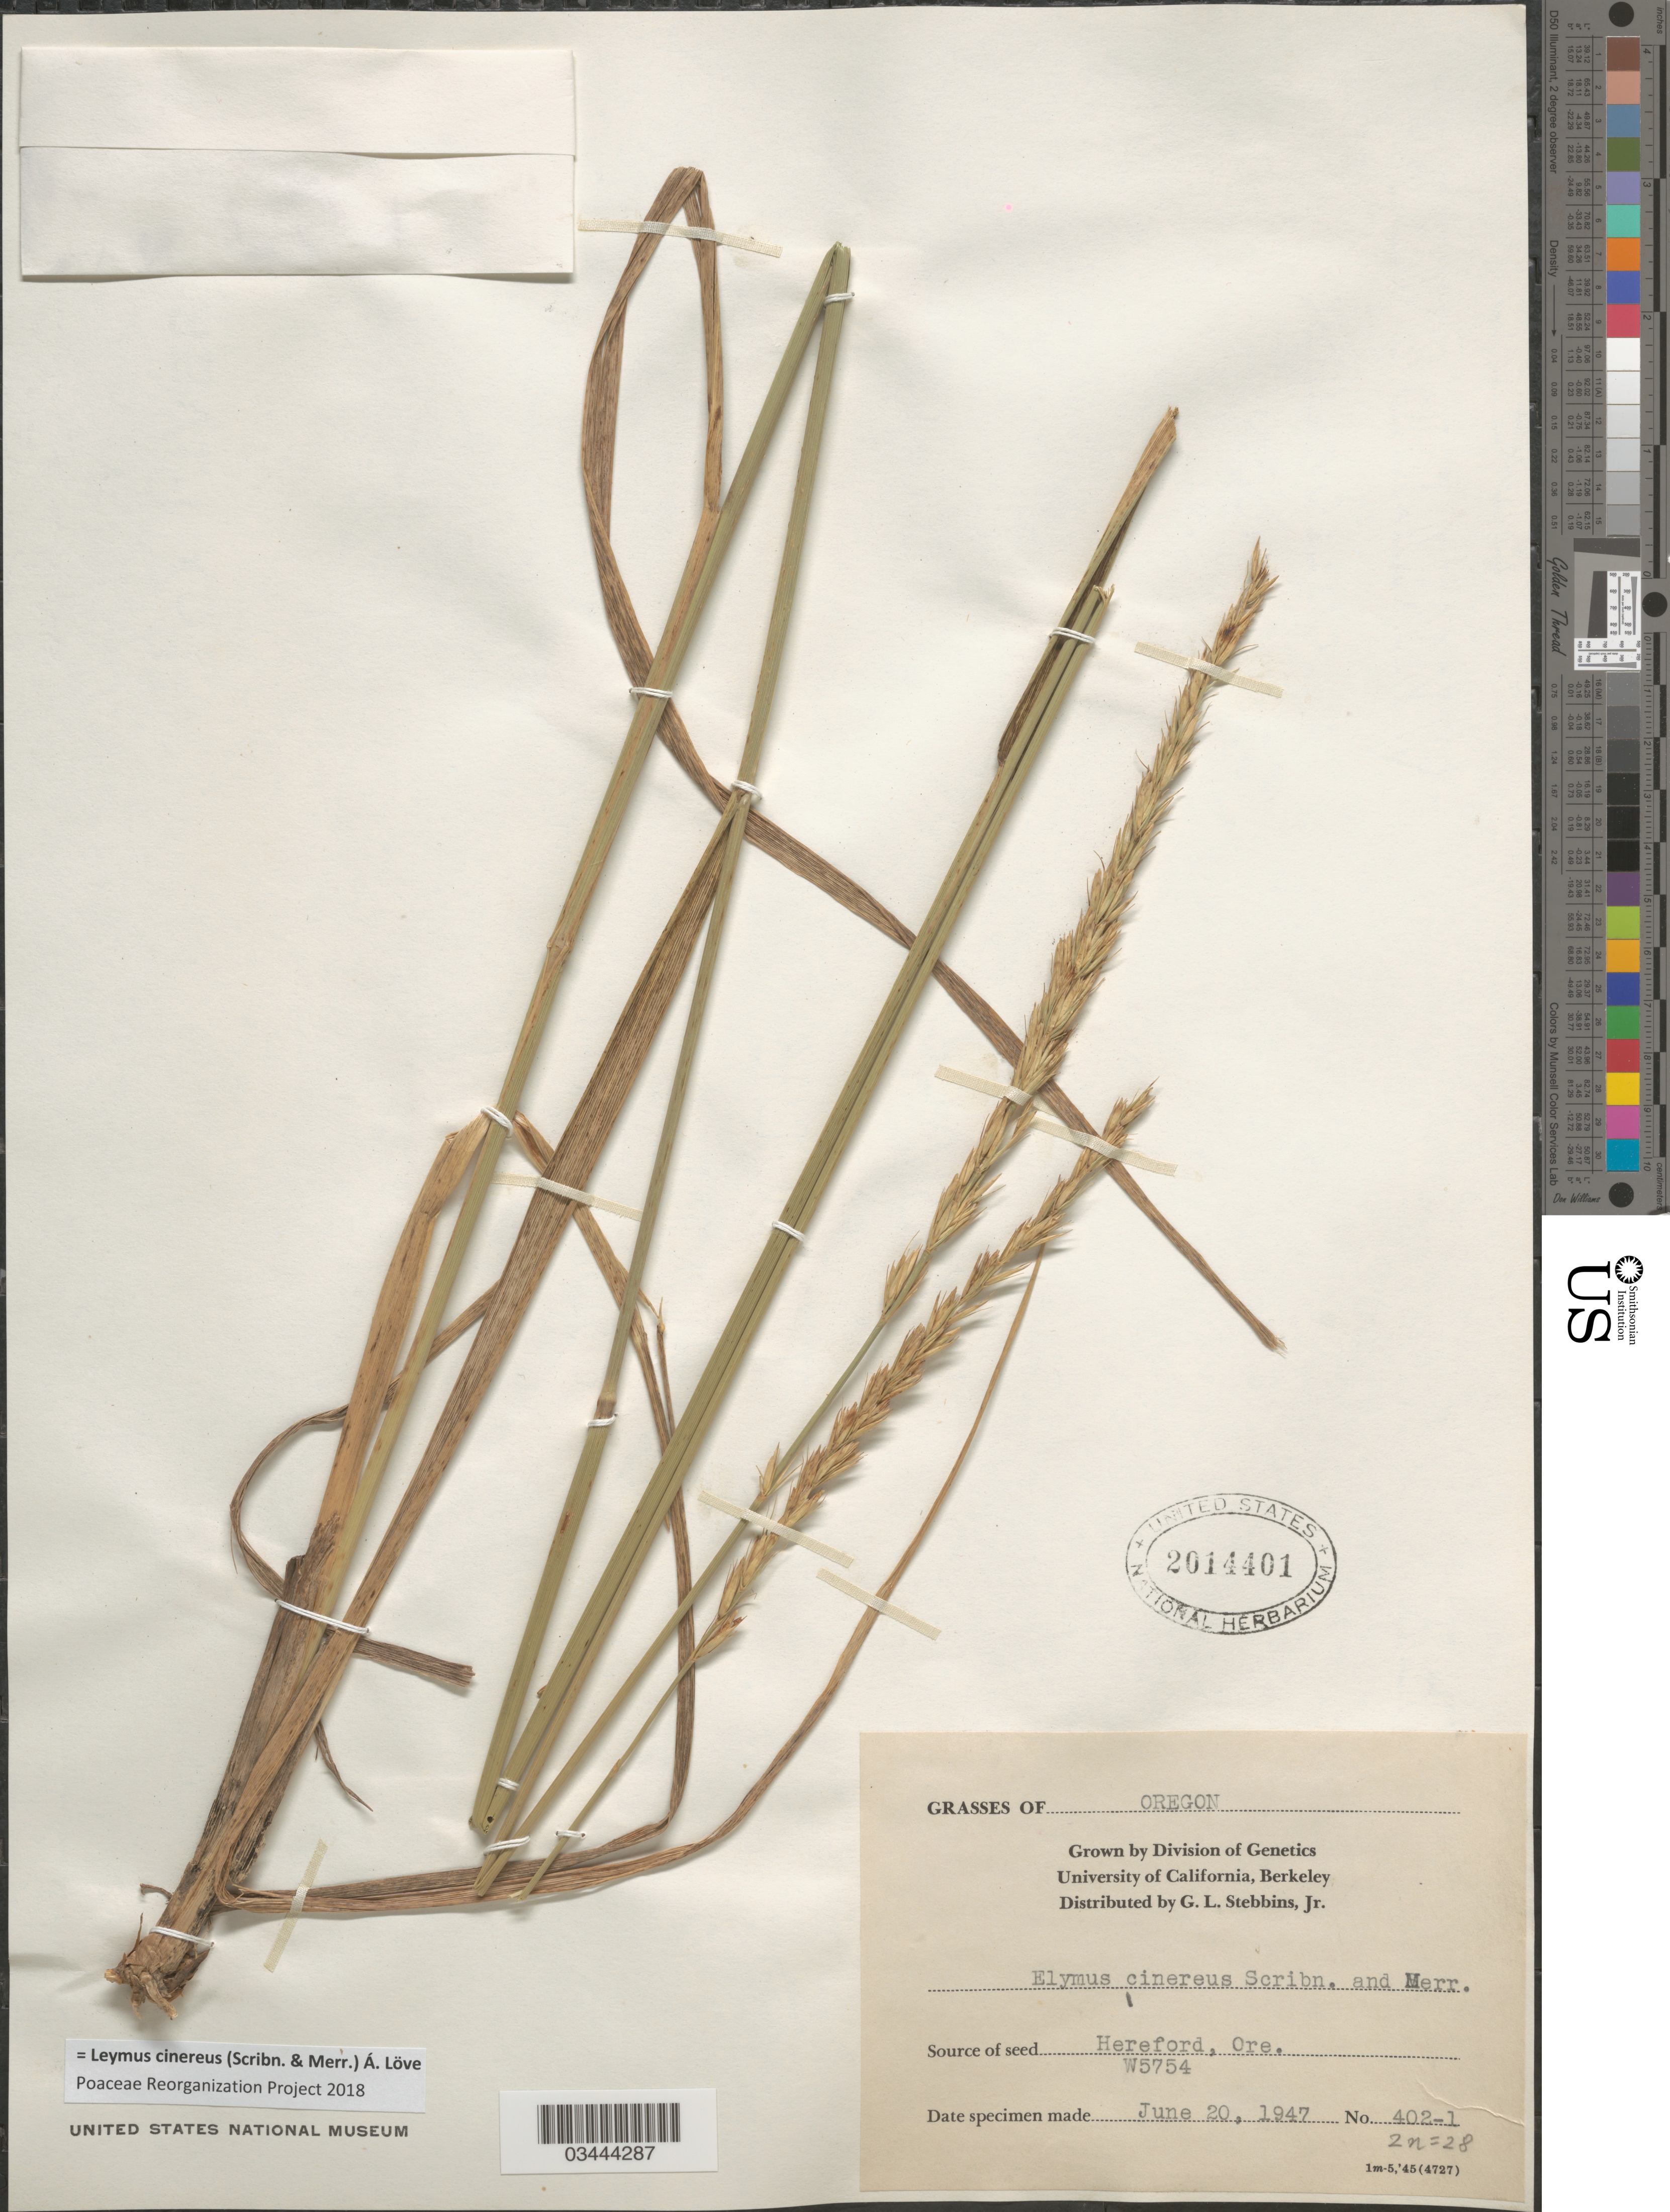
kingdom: Plantae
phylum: Tracheophyta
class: Liliopsida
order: Poales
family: Poaceae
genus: Leymus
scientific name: Leymus cinereus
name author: (Scribn. & Merr.) Á. Löve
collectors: G. L. Stebbins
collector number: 402-1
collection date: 1947-06-20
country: United States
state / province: California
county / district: Alameda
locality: University of California, Berkeley.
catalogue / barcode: US 2014401